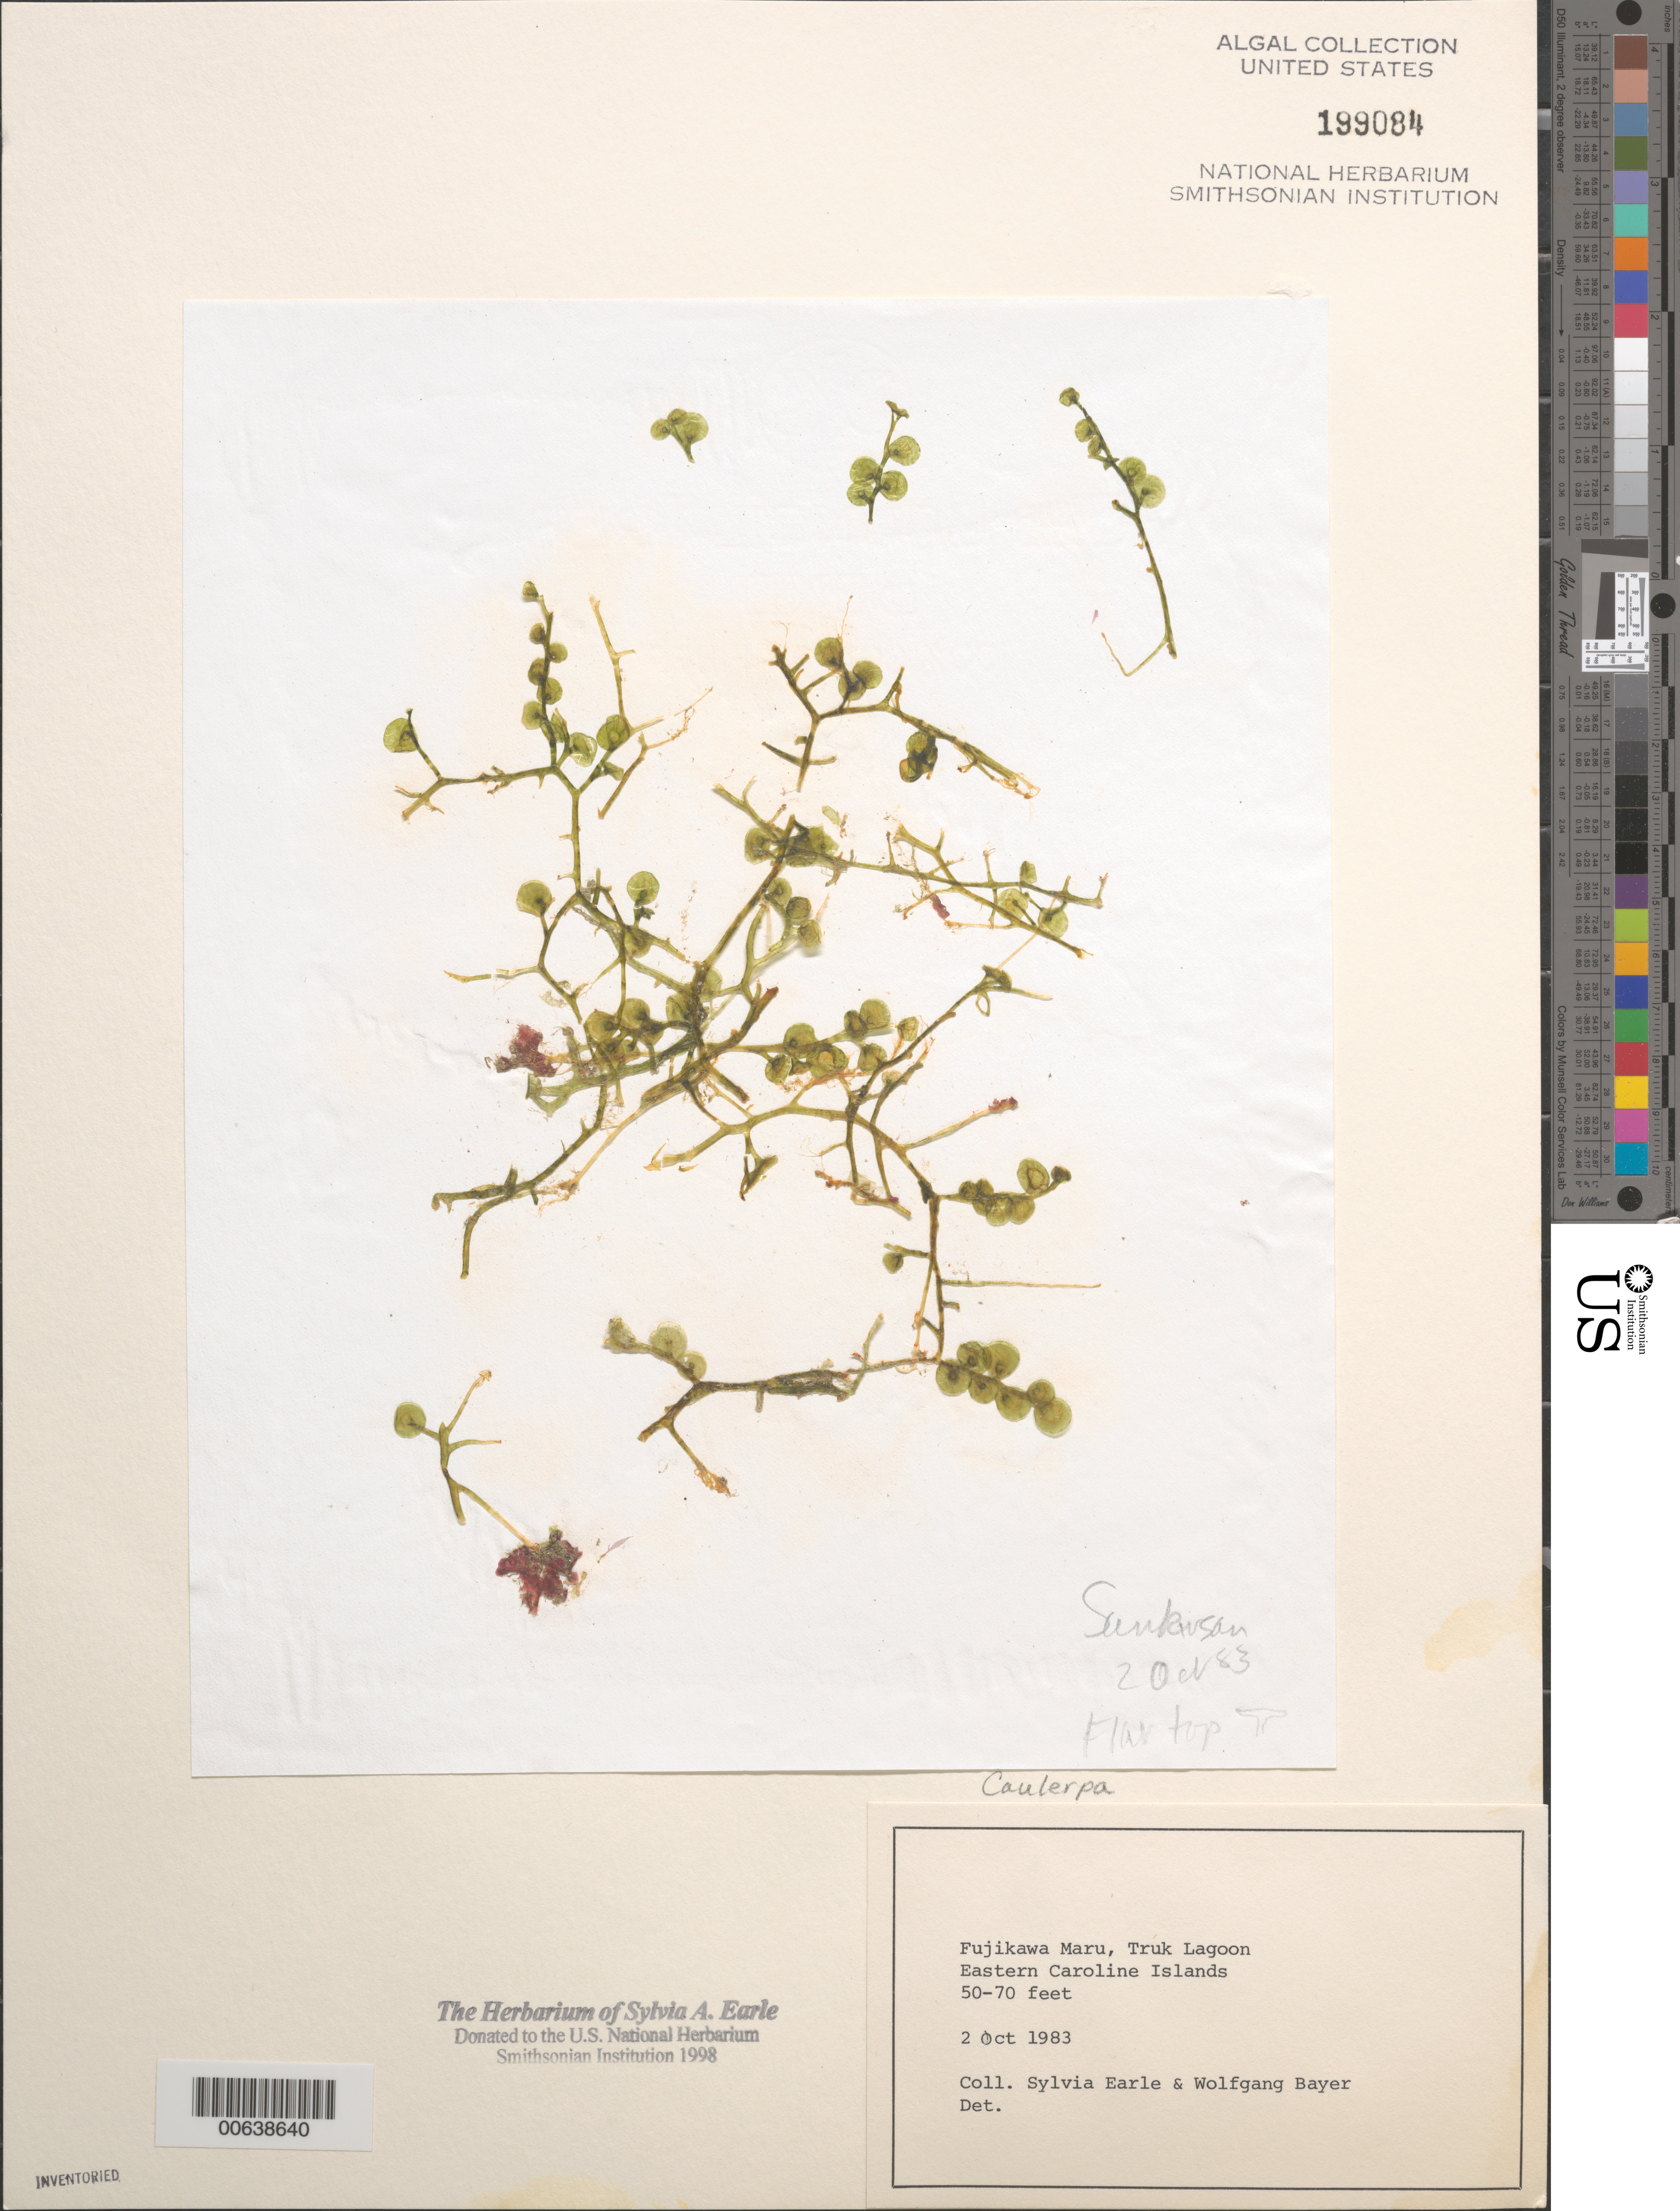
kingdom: Plantae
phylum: Chlorophyta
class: Ulvophyceae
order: Bryopsidales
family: Caulerpaceae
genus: Caulerpa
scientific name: Caulerpa sp.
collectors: S. A. Earle & W. Bayer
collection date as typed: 02 Oct 1983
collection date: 1983-10-02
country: Micronesia, Federated States of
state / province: Truk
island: Truk (Chuuk) Is.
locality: Chuuk Lagoon [Truk Lagoon], Fujikawa Maru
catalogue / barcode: US 199084